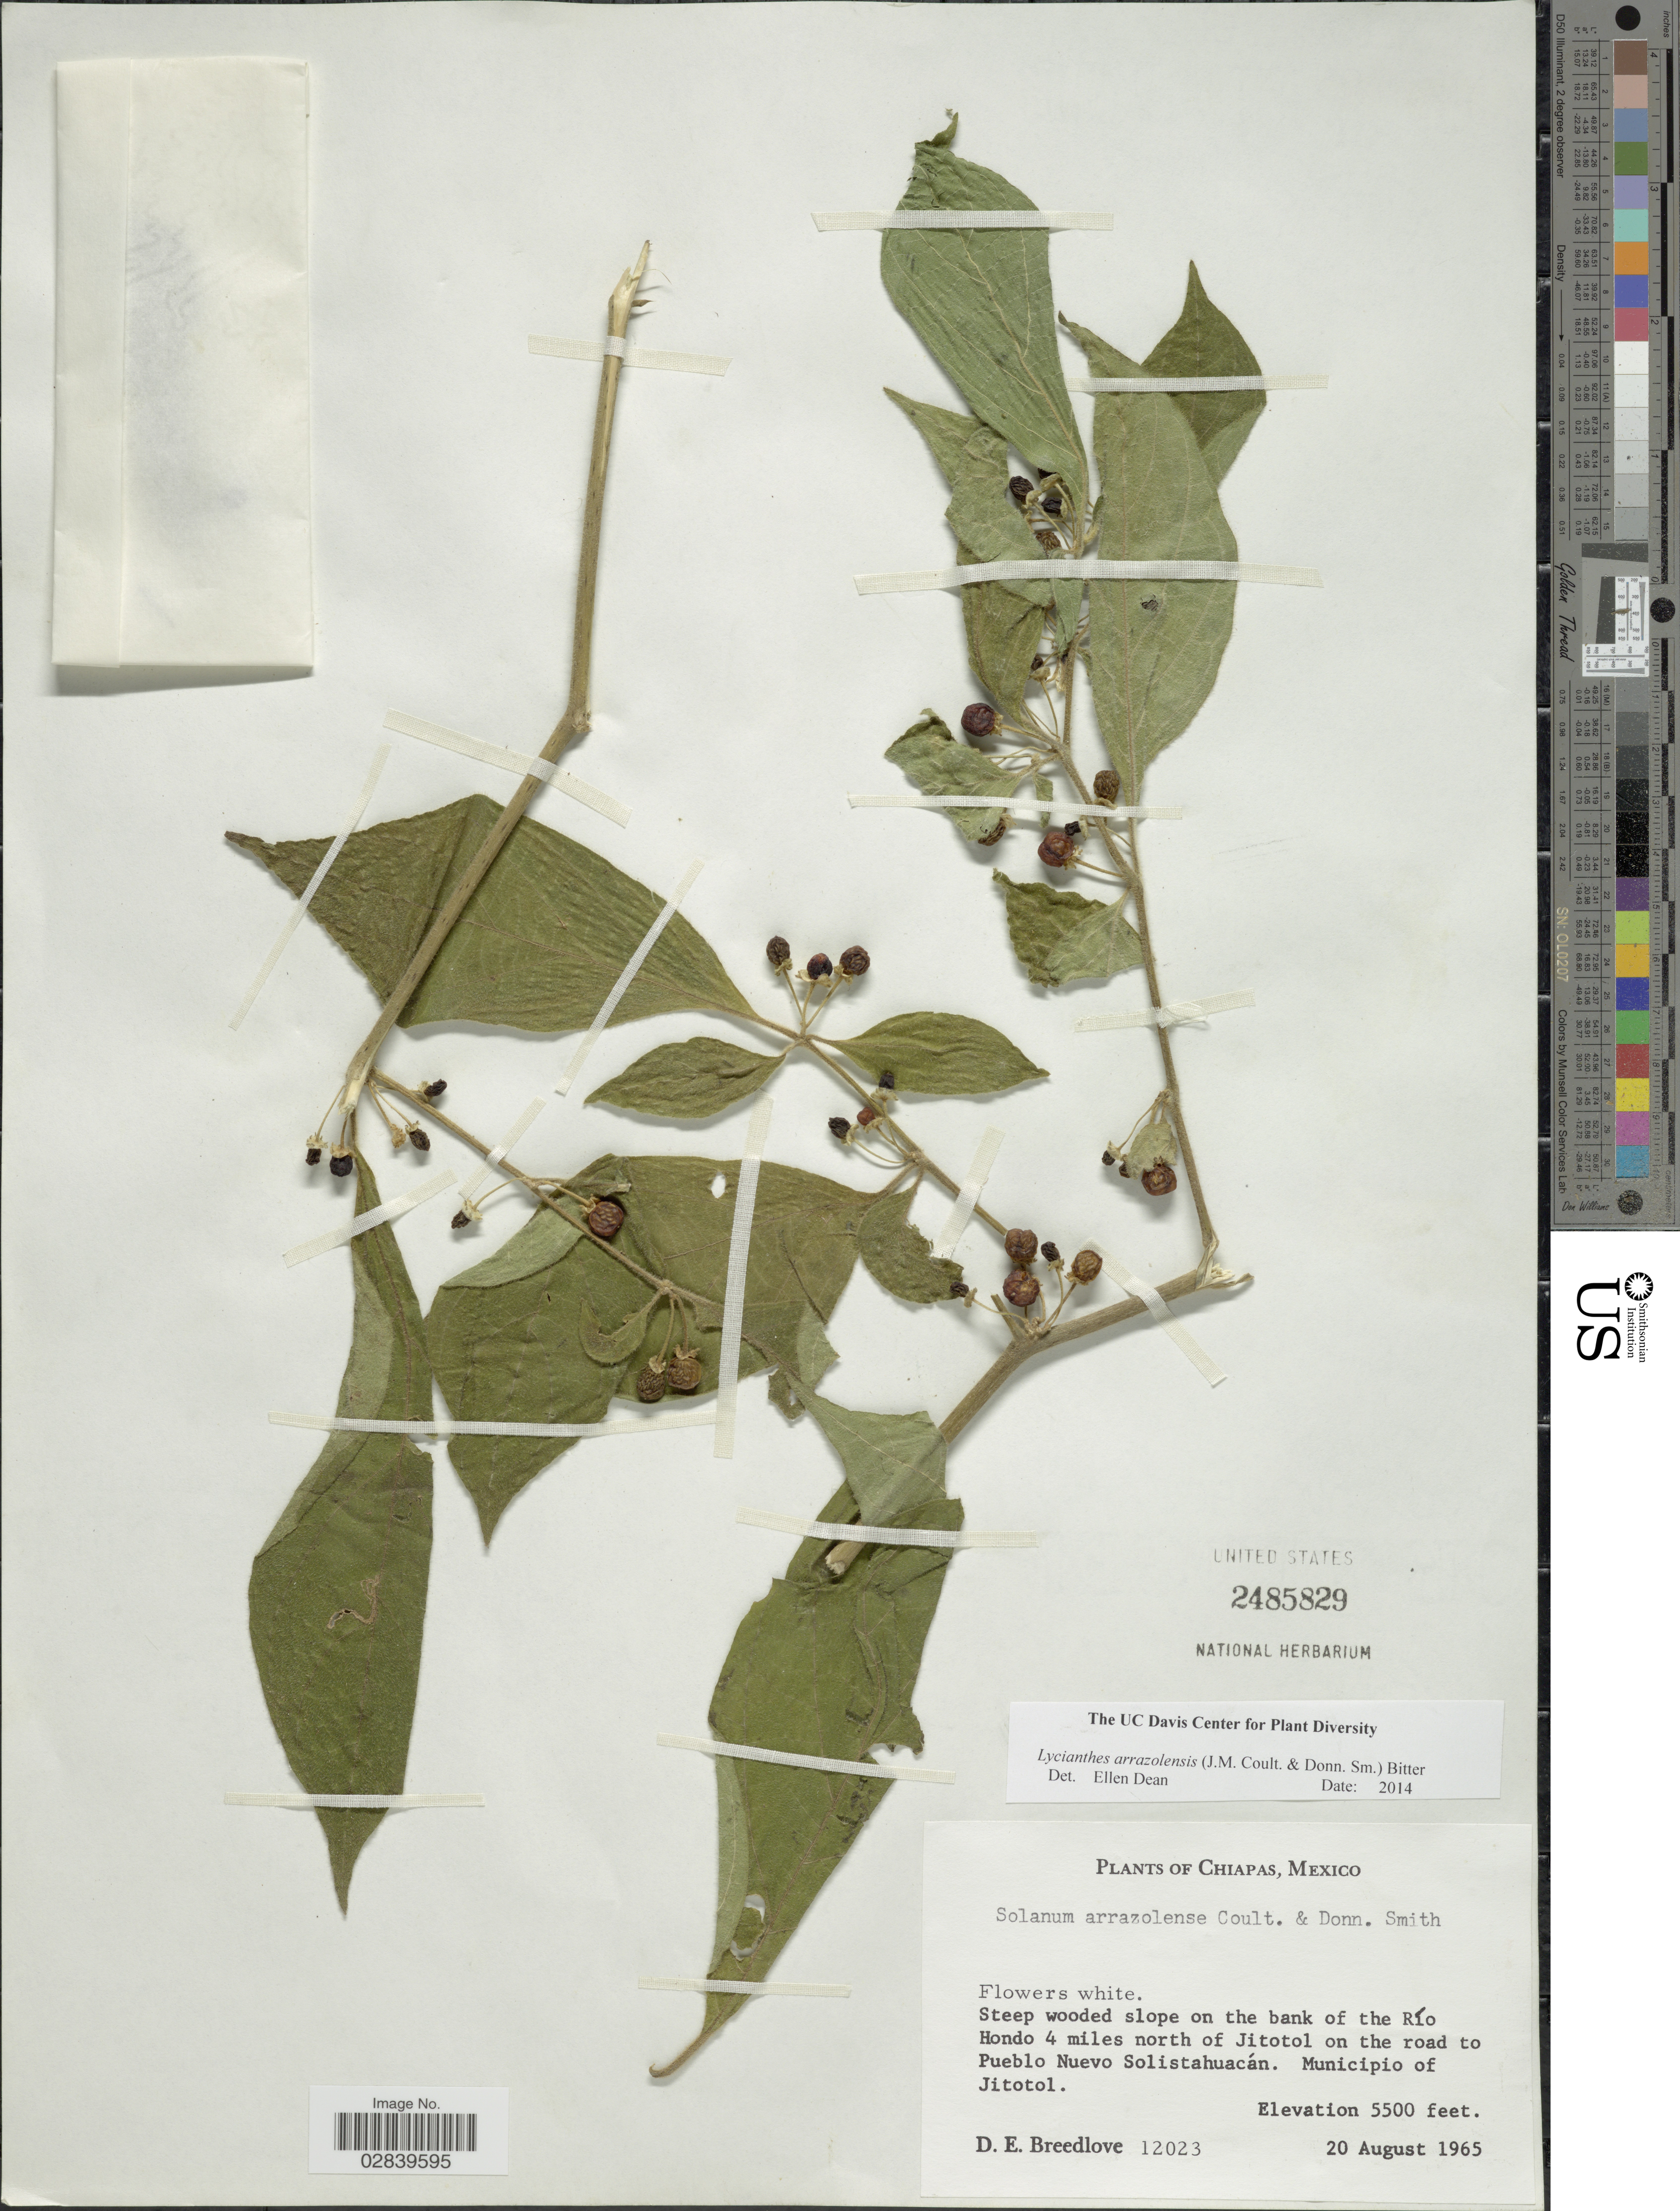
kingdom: Plantae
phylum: Tracheophyta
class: Magnoliopsida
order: Solanales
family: Solanaceae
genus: Lycianthes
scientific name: Lycianthes arrazolensis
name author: (J.M. Coult. & Donn. Sm.) Bitter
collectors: D. E. Breedlove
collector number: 12023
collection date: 1965-08-20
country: Mexico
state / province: Chiapas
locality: Steep wooded slope on the bank of the Río Hondo 4 miles north of Jitotol on the road to Pueblo Nuevo Solistahuacán. Municipio of Jitotol.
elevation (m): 1676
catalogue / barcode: US 2485829